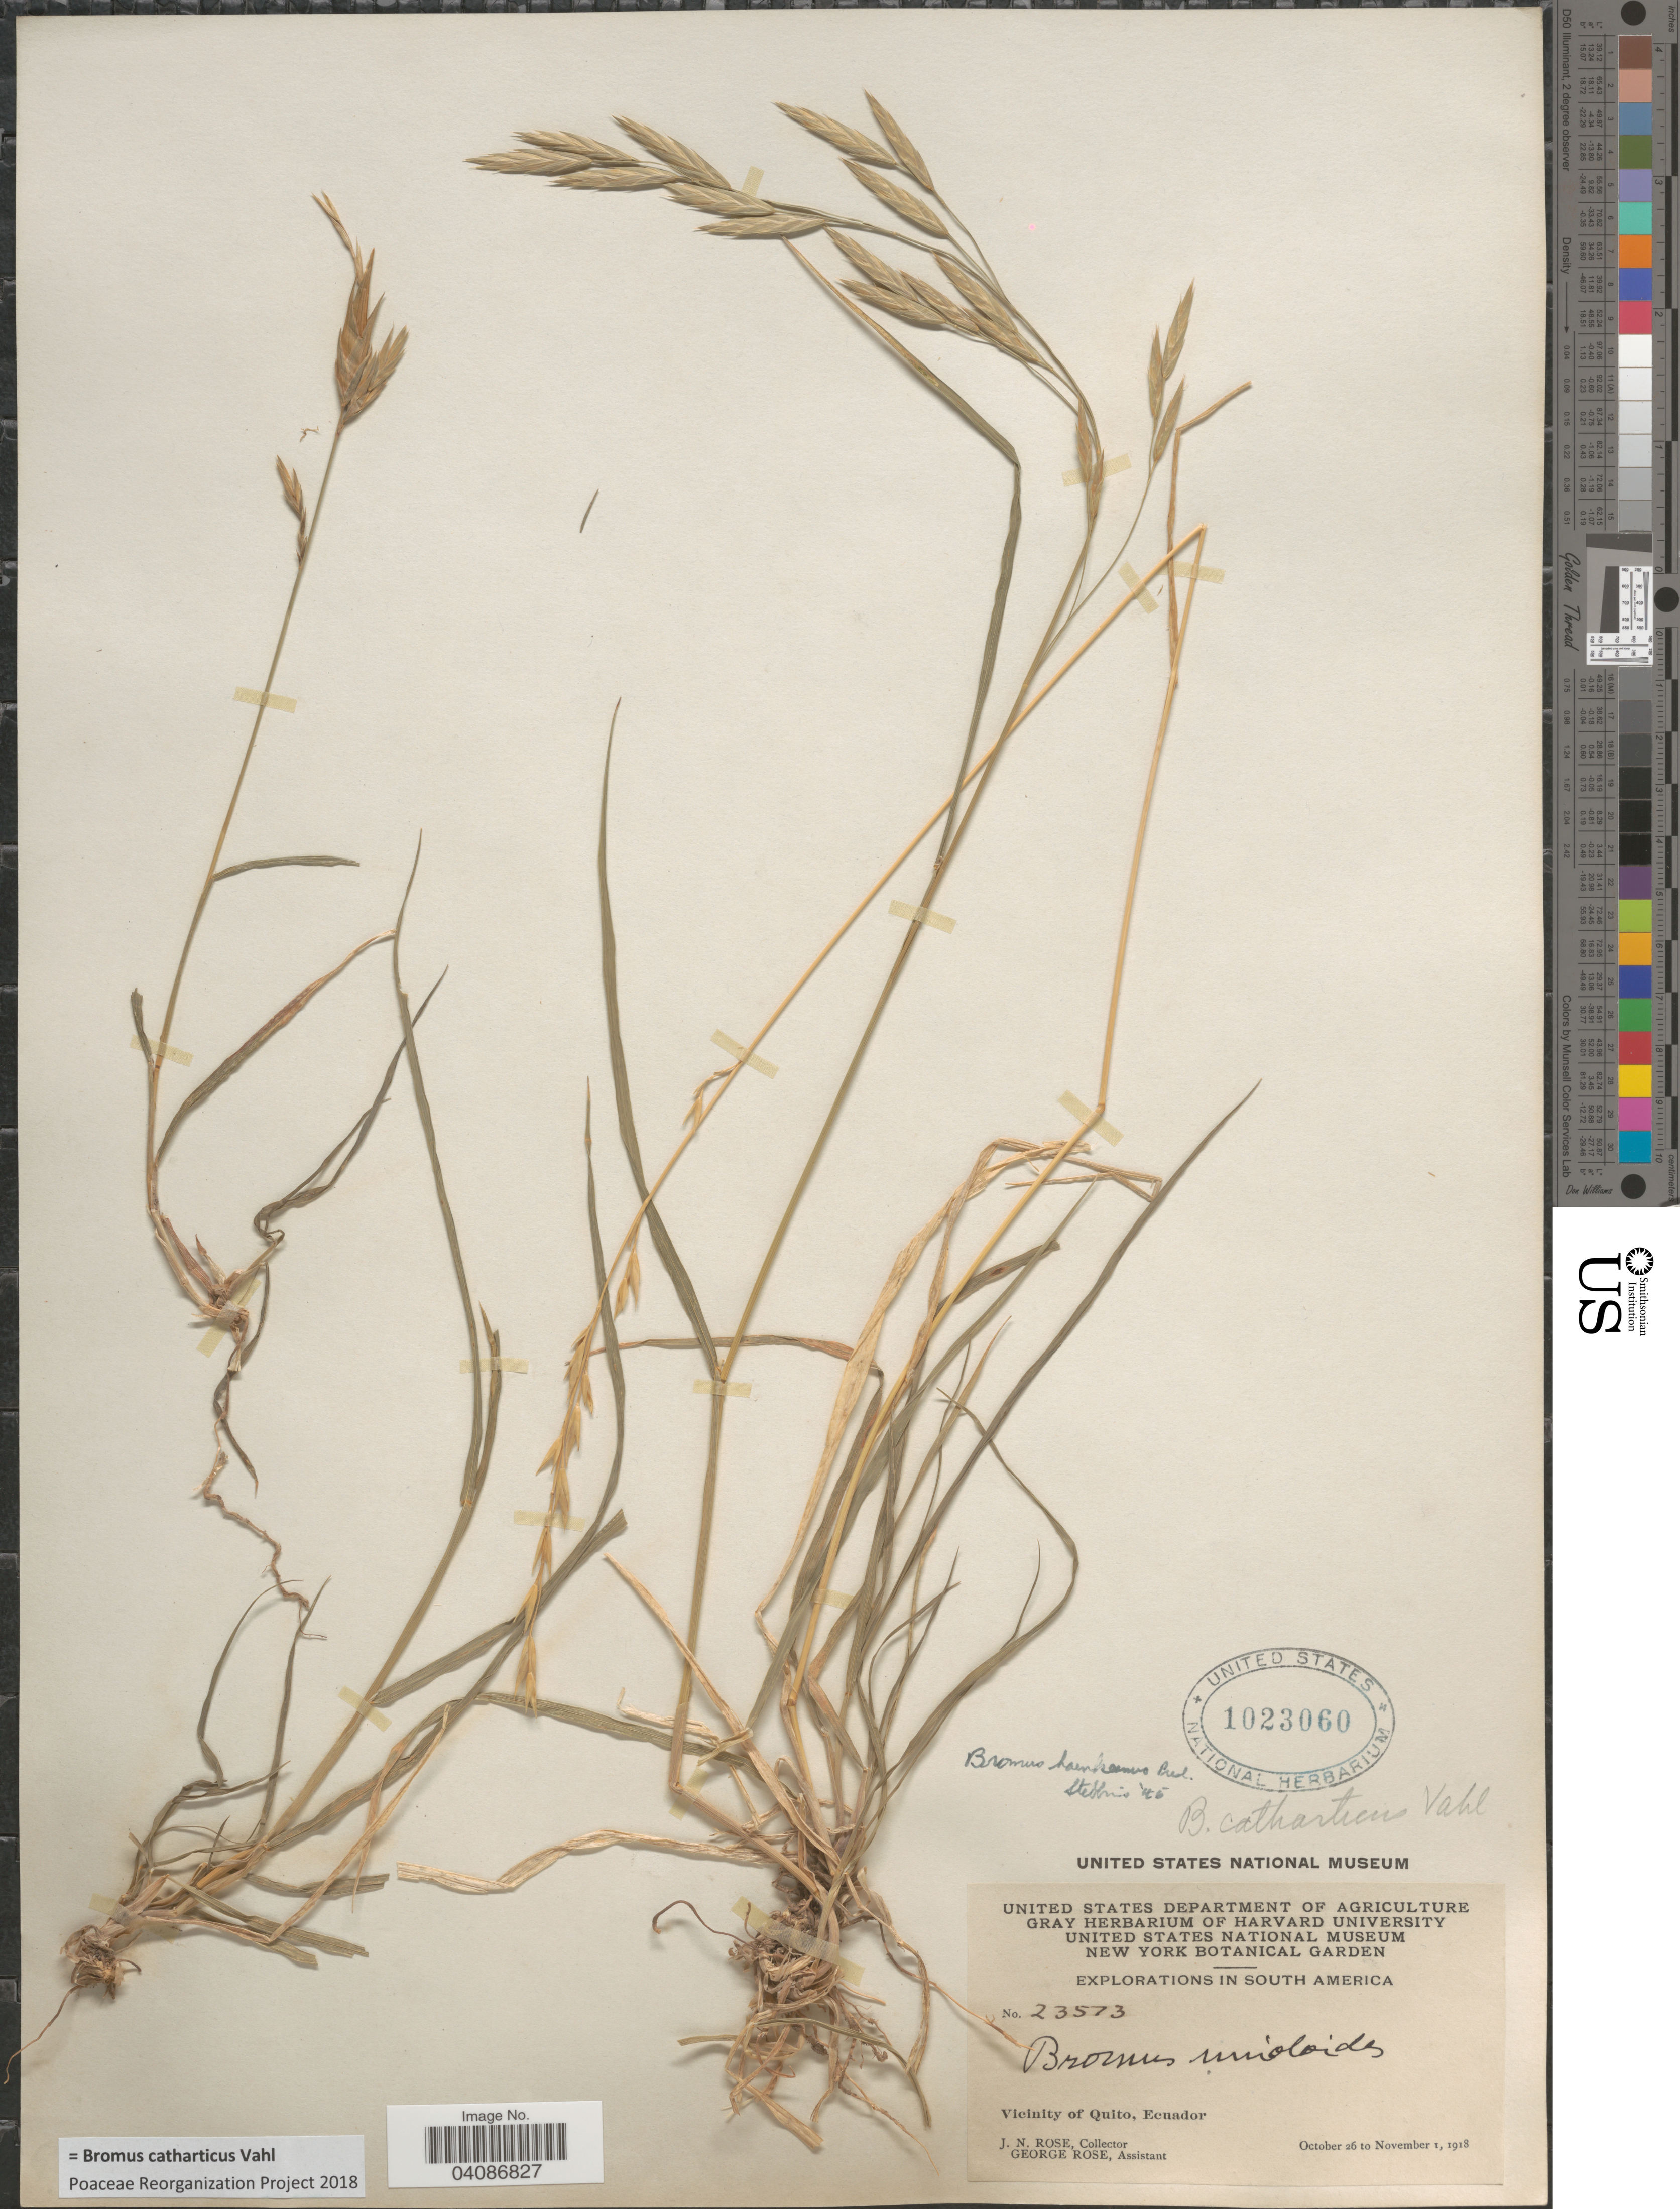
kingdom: Plantae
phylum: Tracheophyta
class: Liliopsida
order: Poales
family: Poaceae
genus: Bromus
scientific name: Bromus catharticus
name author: Vahl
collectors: J. N. Rose & G. Rose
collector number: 23573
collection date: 1918-10-26/1918-11-01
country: Ecuador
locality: Explorations in South America. Vicinity of Quito.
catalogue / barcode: US 1023060